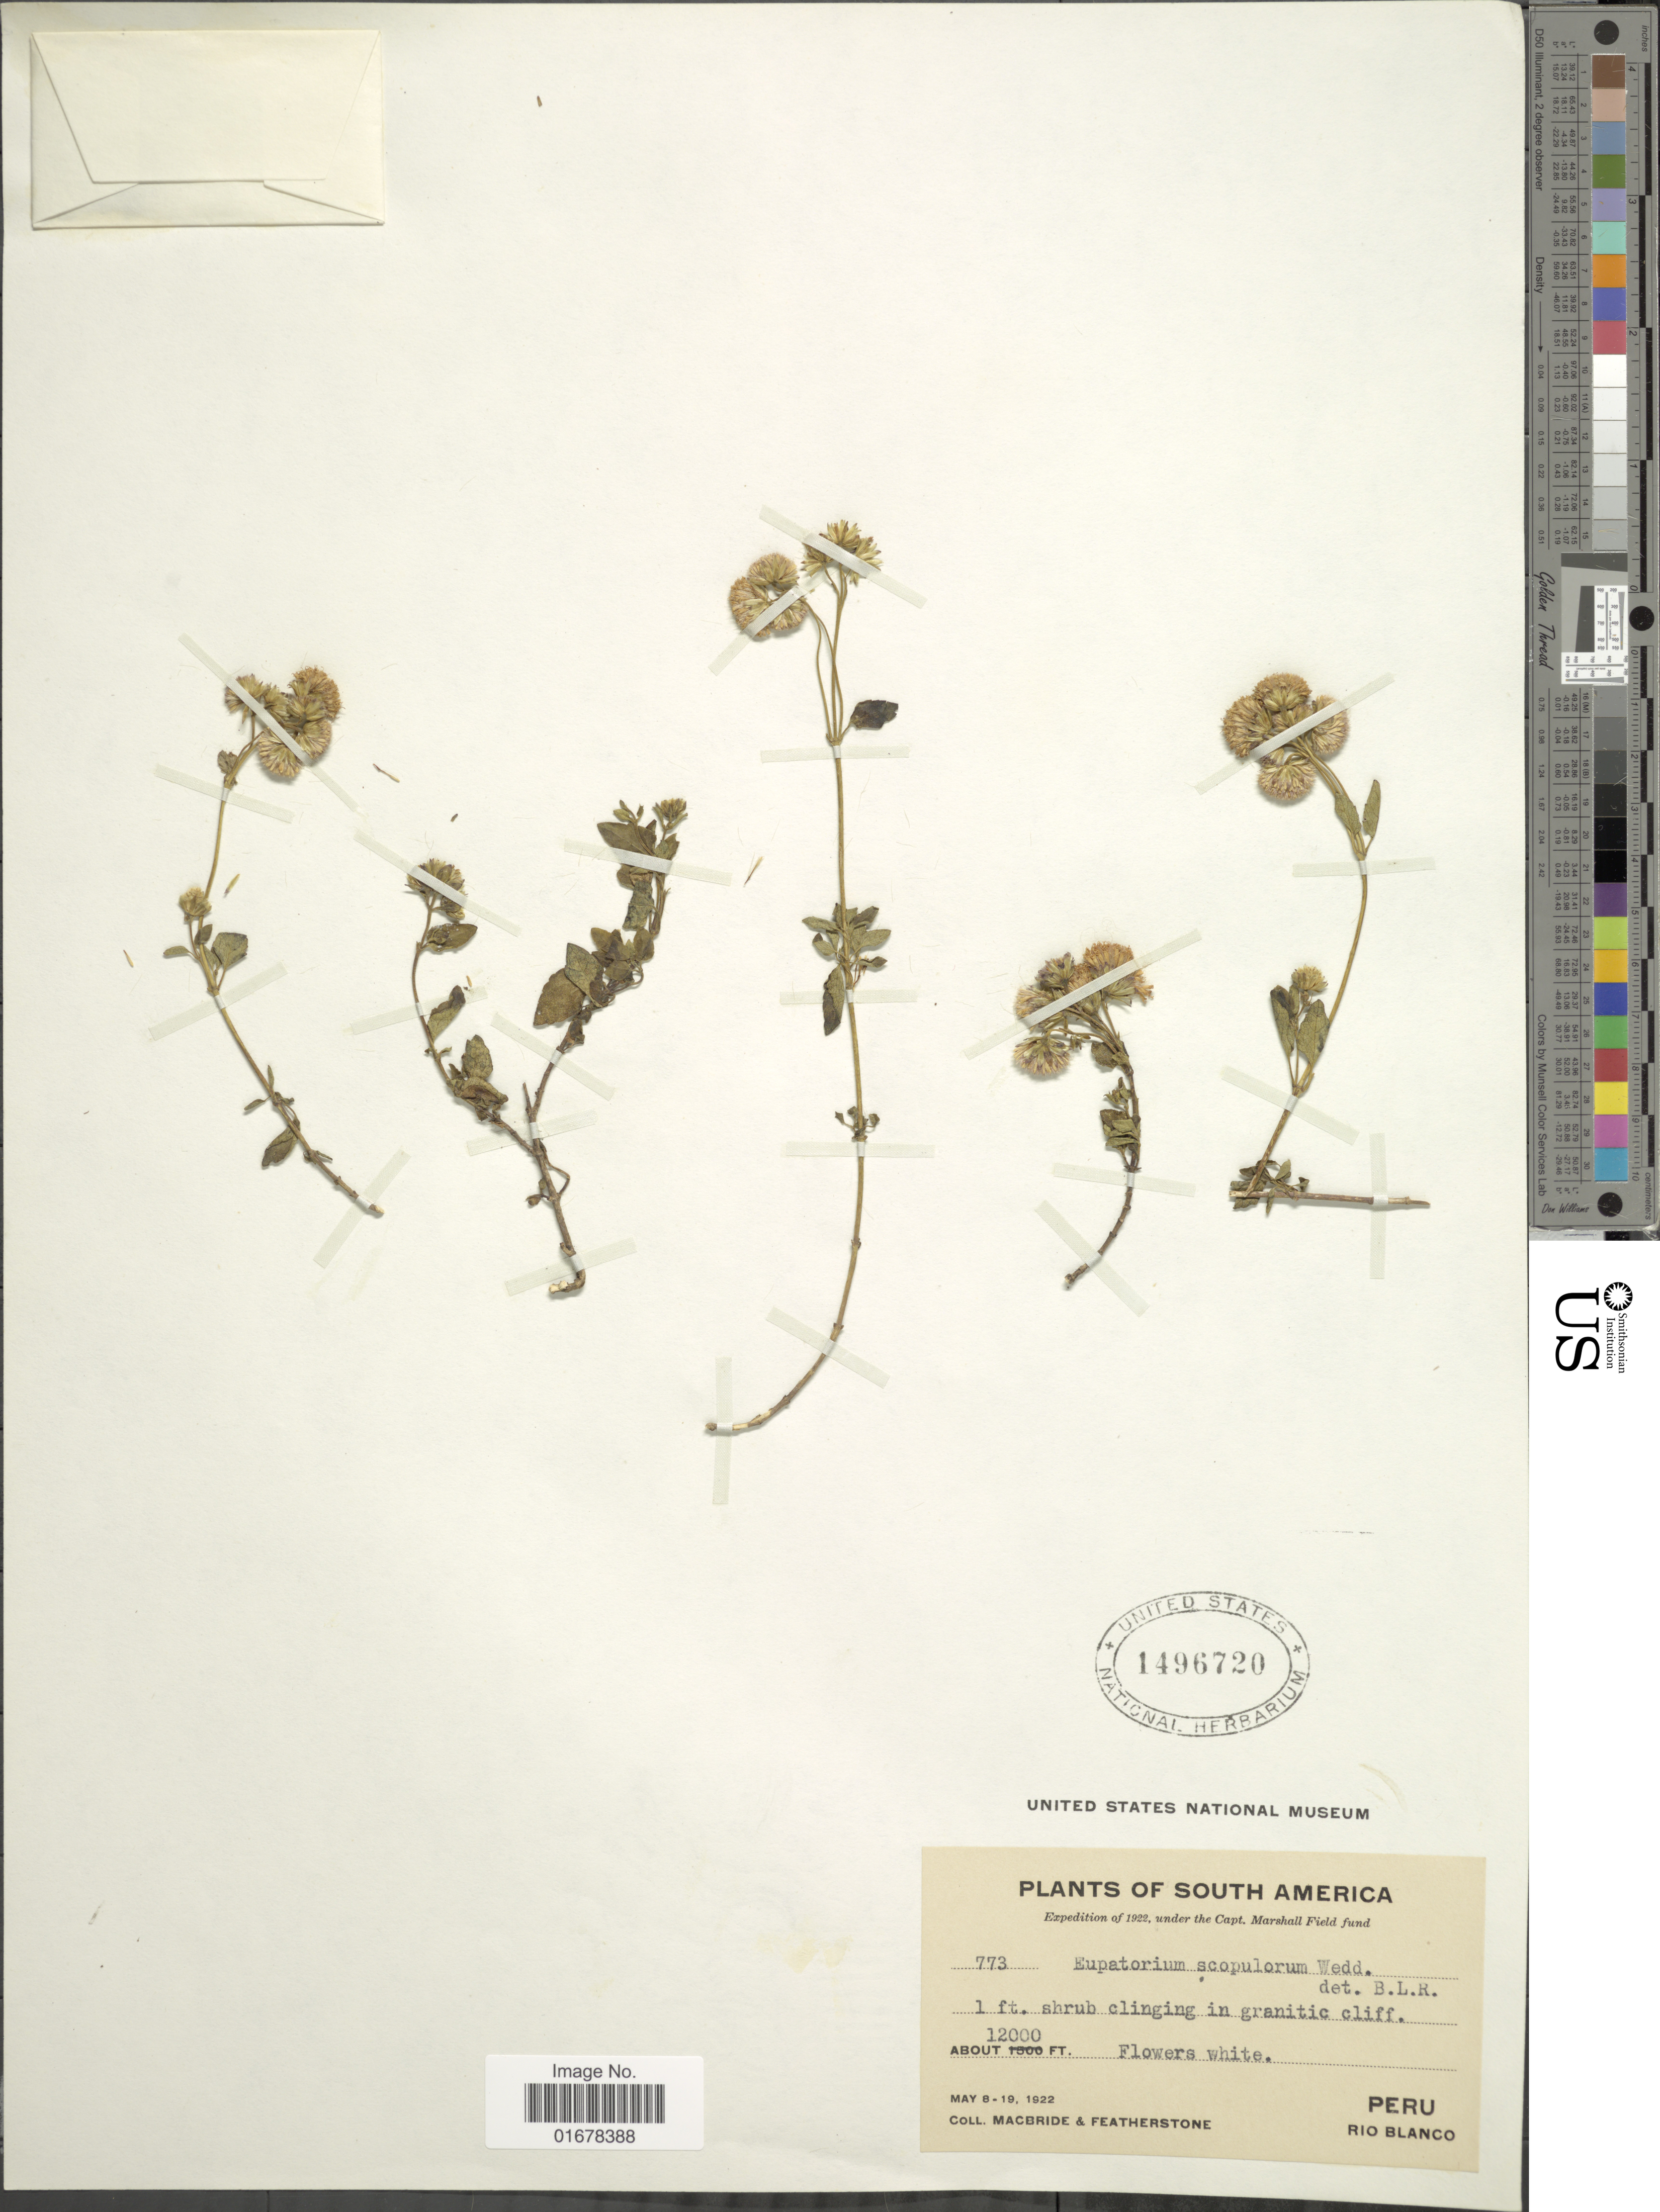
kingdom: Plantae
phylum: Tracheophyta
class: Magnoliopsida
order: Asterales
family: Asteraceae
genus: Ageratina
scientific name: Ageratina scopulorum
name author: (Wedd.) R.M. King & H. Rob.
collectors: Macbride, -- & -. Featherstone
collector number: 773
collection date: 1922-05-08/1922-05-19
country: Peru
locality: Peru, Rio Blanca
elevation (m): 3658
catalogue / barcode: US 1496720